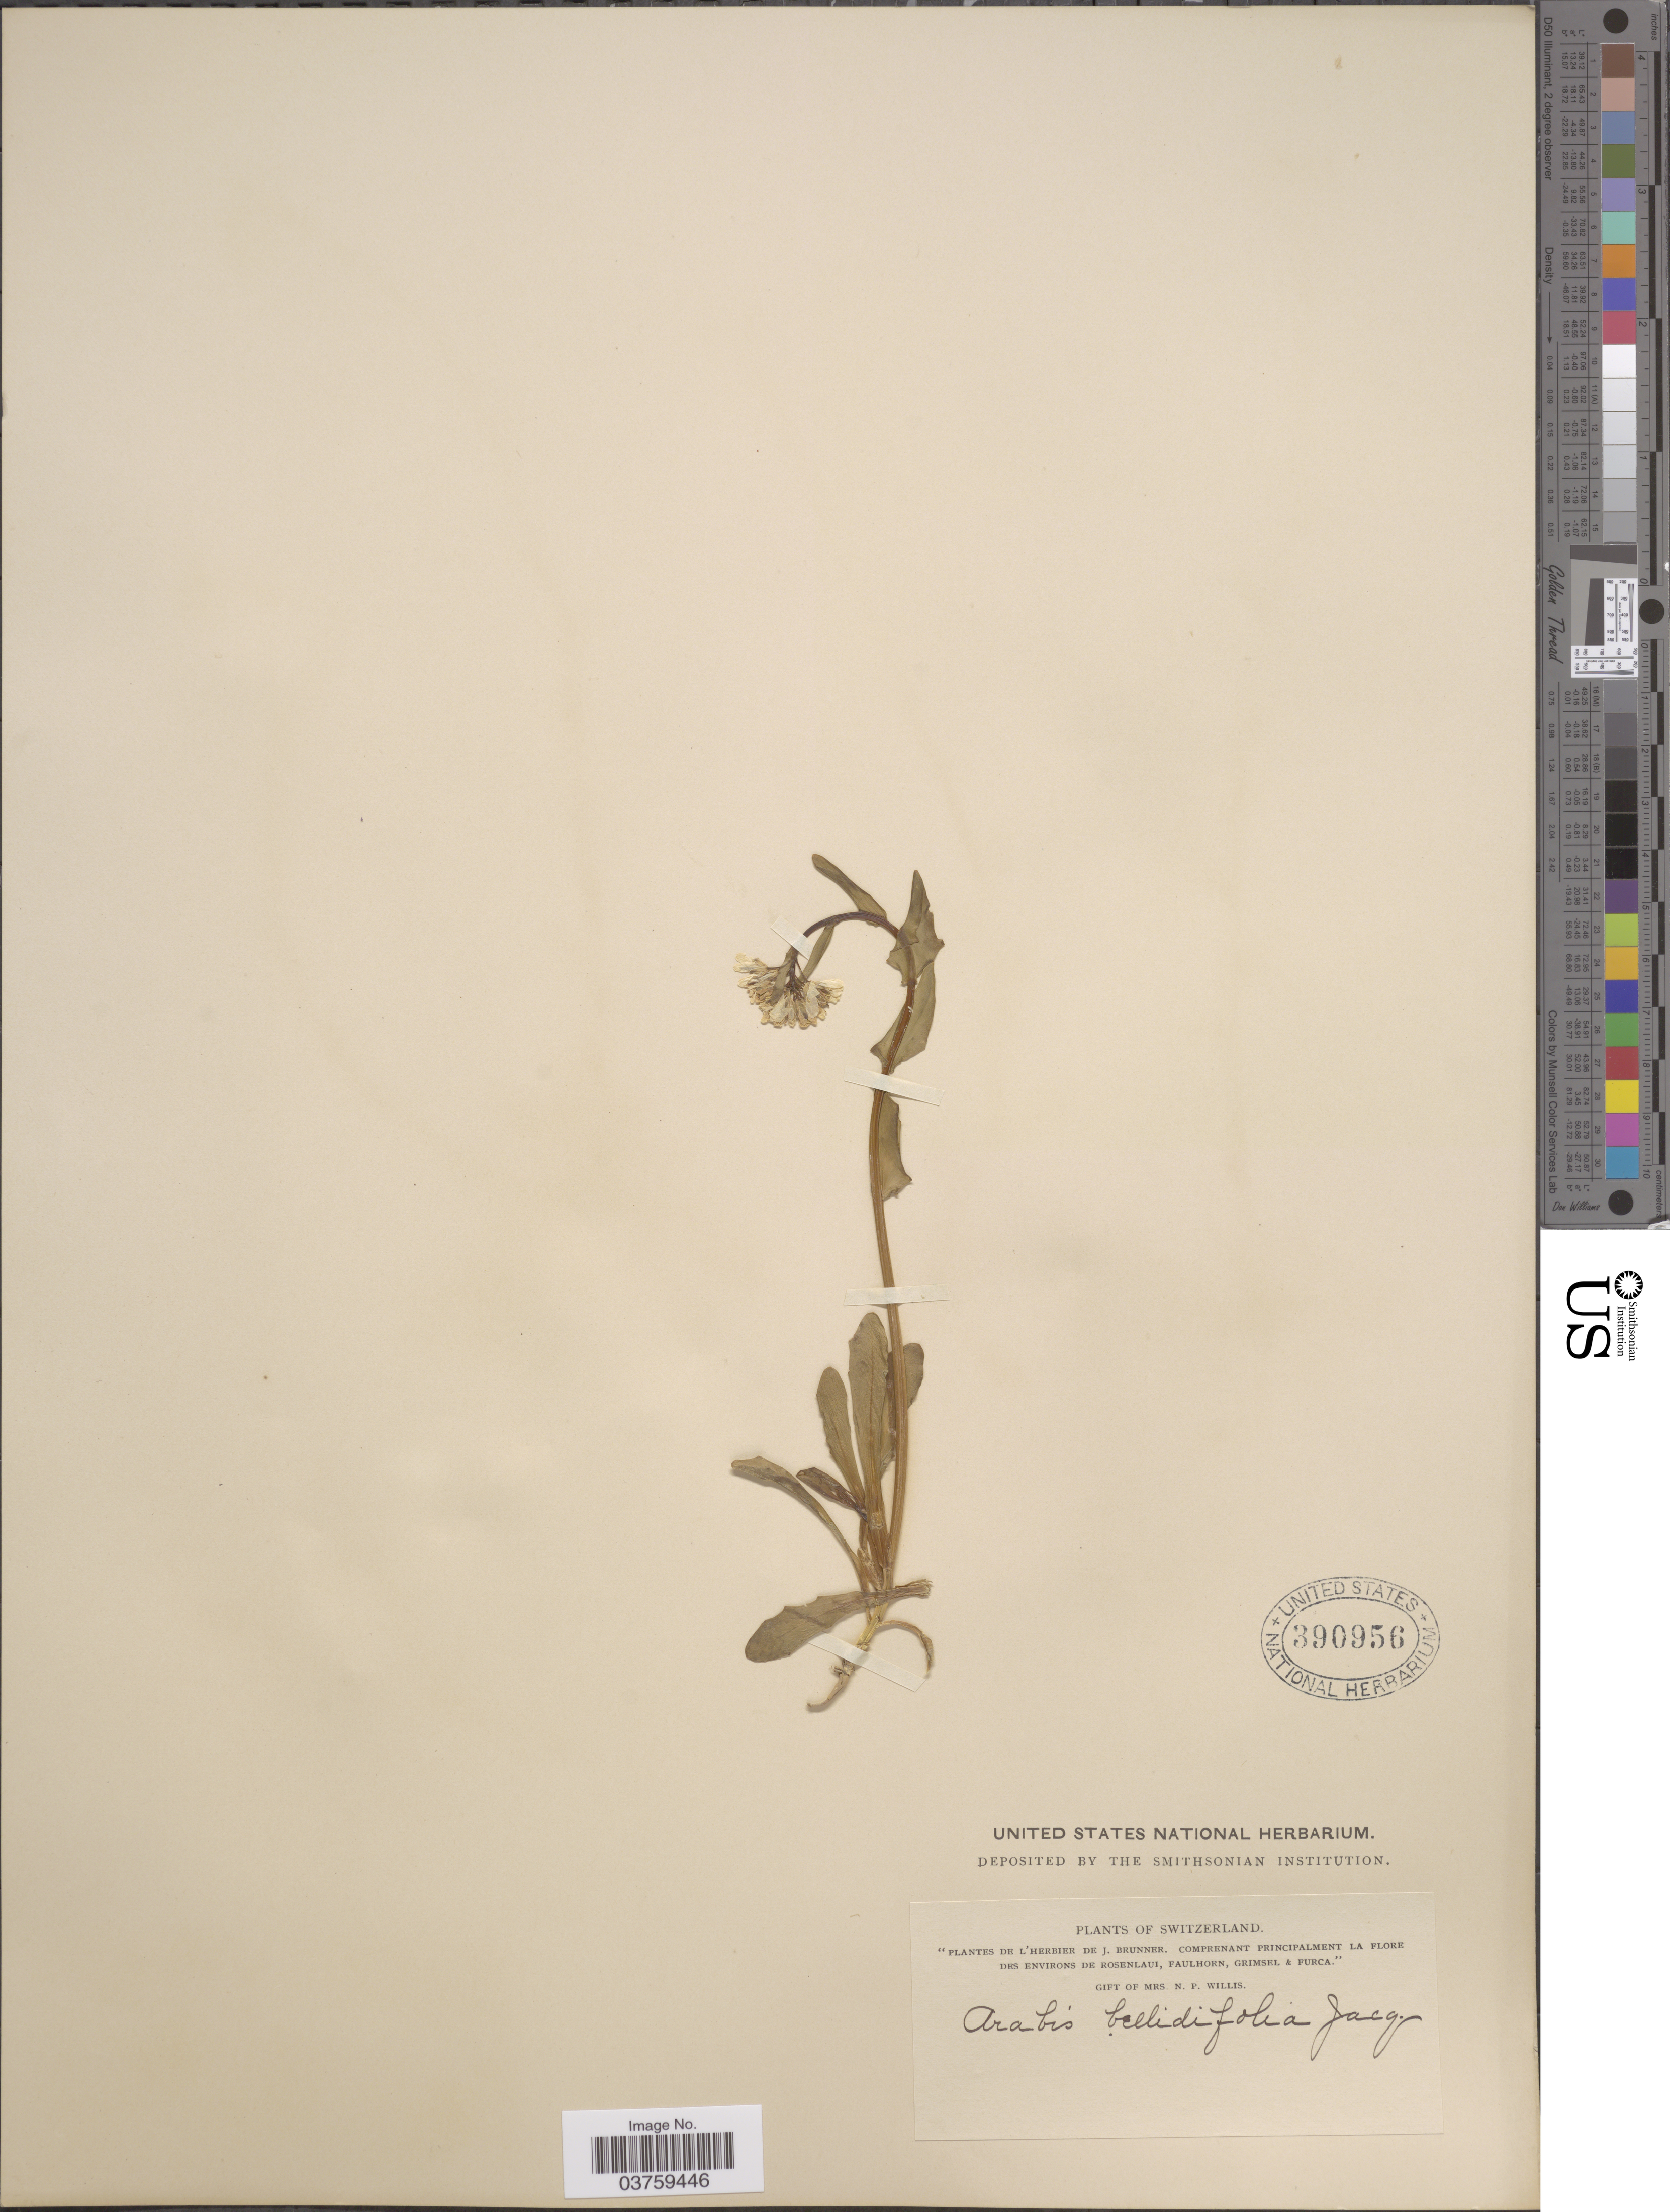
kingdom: Plantae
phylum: Tracheophyta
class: Magnoliopsida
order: Brassicales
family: Brassicaceae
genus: Arabis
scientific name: Arabis bellidifolia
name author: Crantz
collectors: ex herb. J. Brunner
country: Switzerland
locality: Des environs de Rosenlaui, Faulhorn, Grimsel & Furca.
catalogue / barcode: US 390956